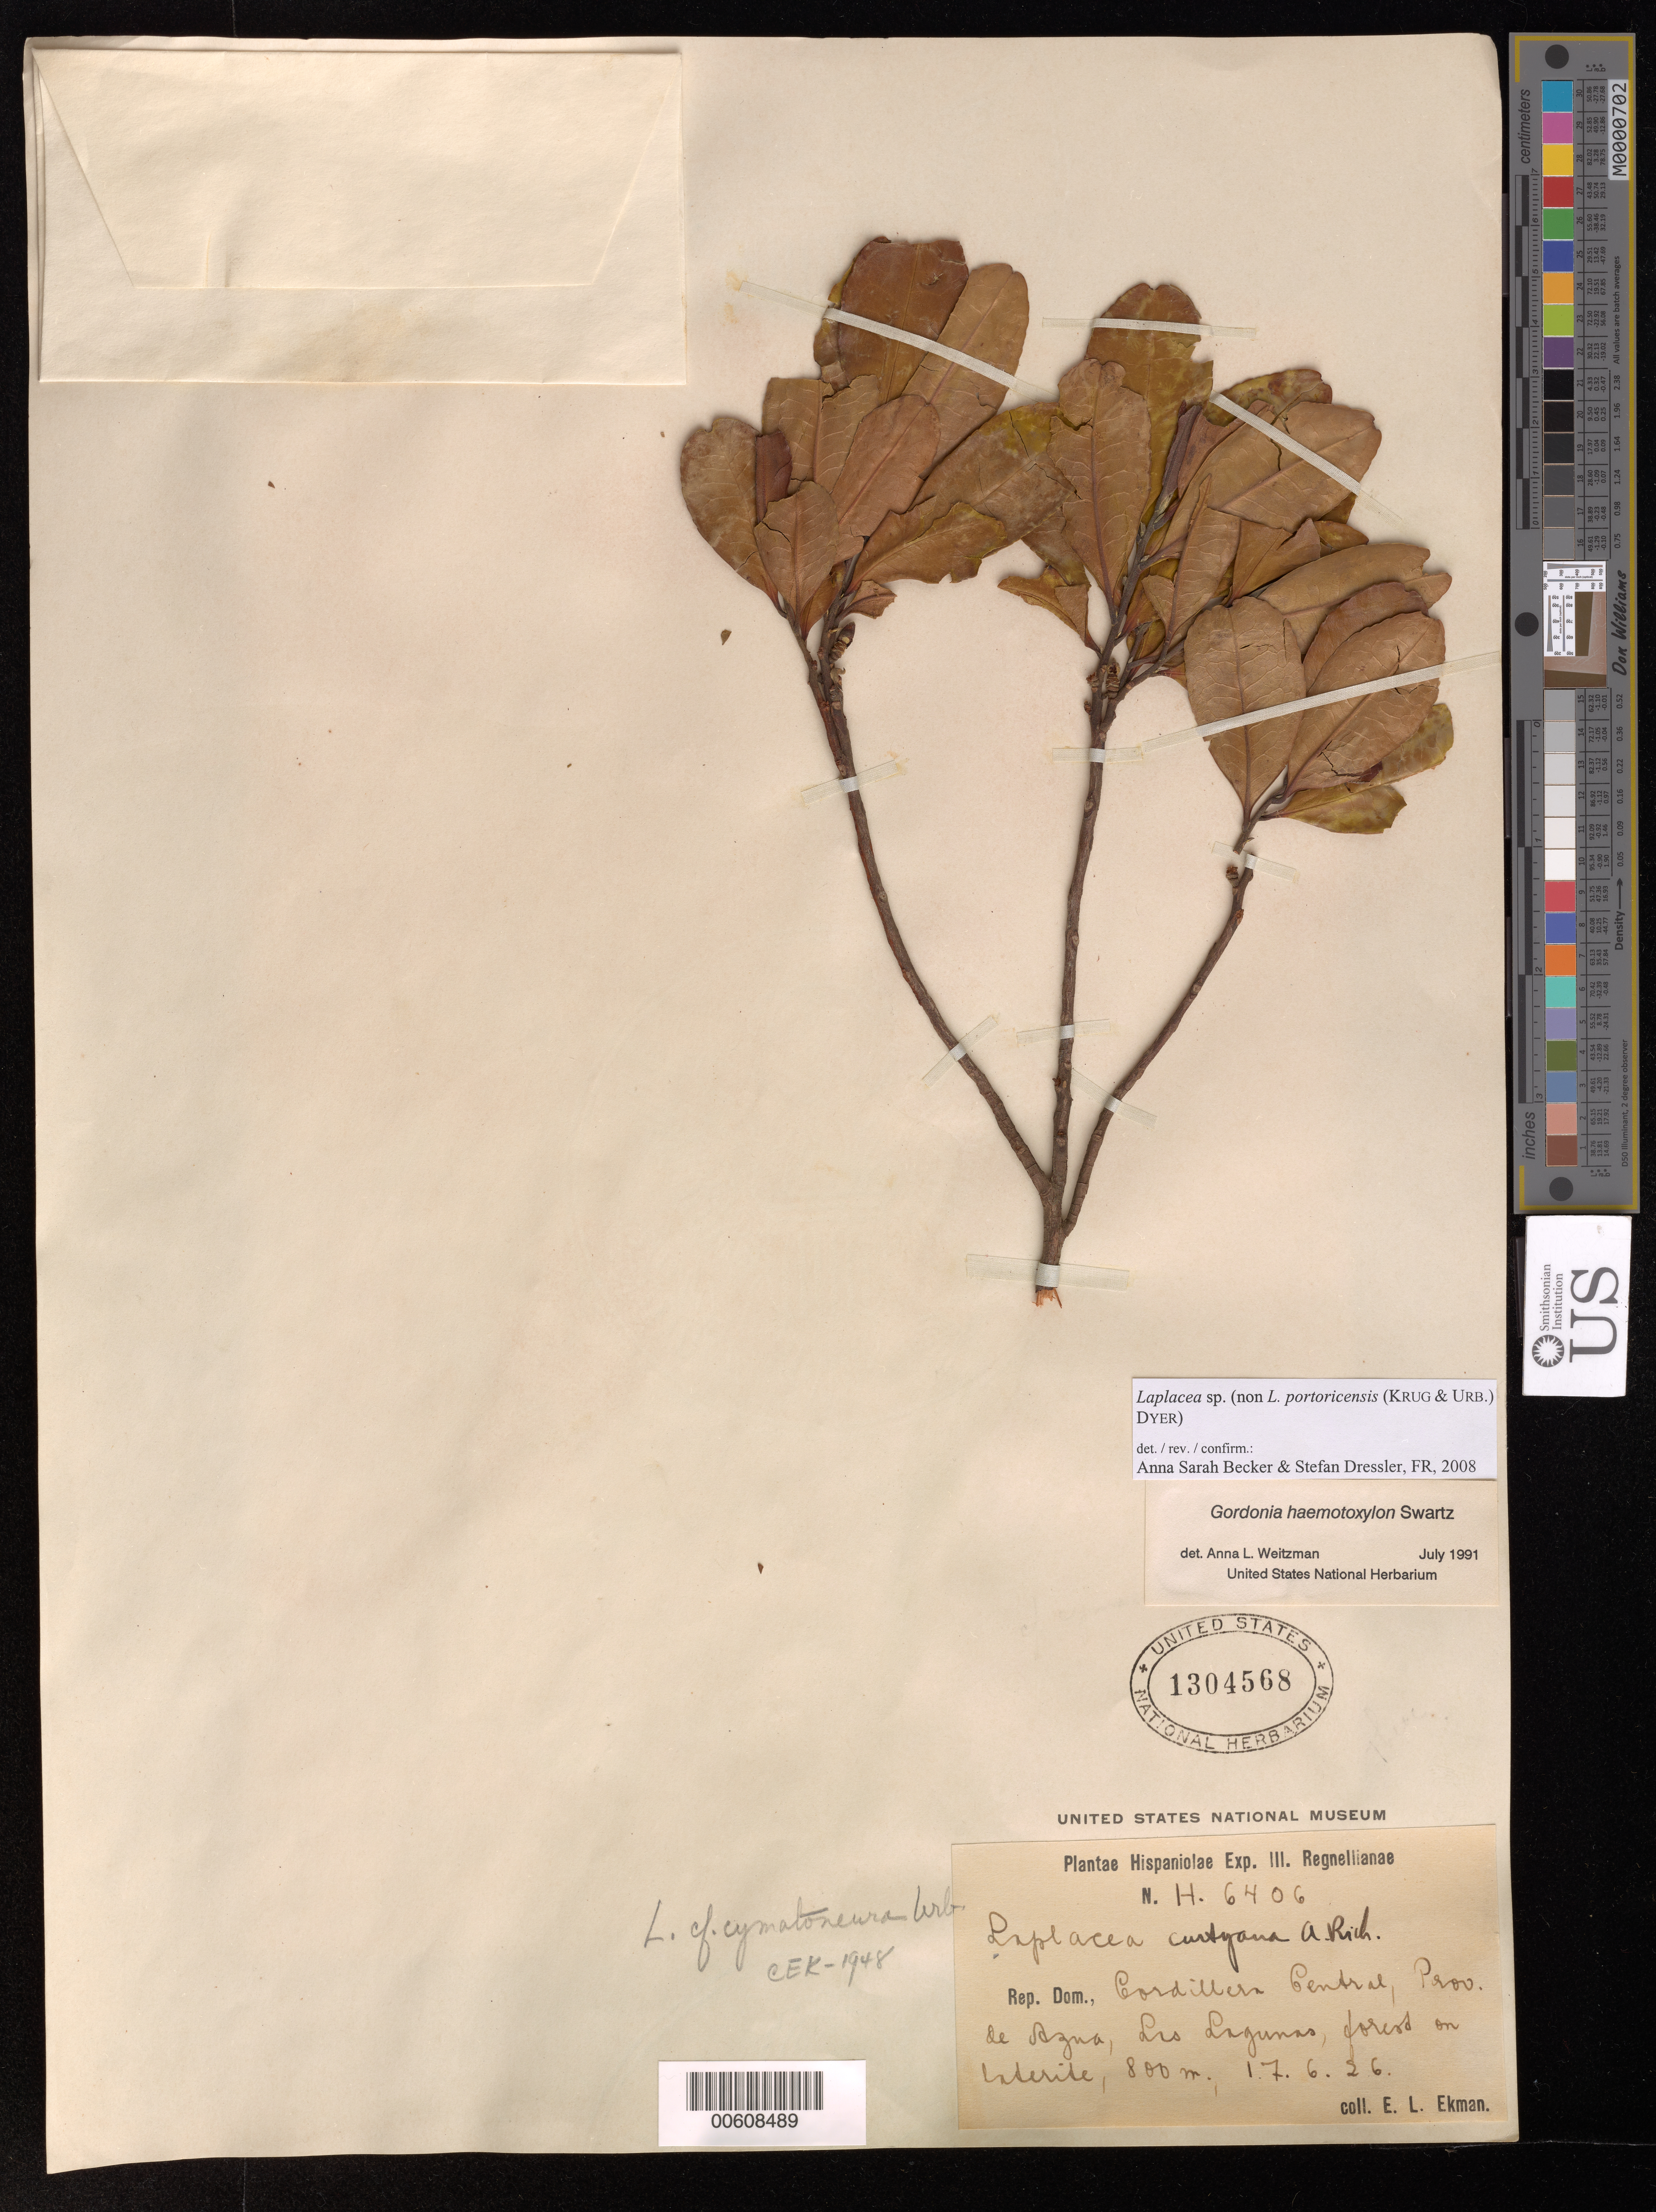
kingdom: Plantae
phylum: Tracheophyta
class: Magnoliopsida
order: Ericales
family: Theaceae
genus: Laplacea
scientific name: Laplacea sp.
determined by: Becker, Anna S.; Dressler, S.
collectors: E. L. Ekman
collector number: H 6406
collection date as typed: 17 Jun 1926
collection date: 1926-06-17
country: Dominican Republic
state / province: Azua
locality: Cordillera Central, Las Lagunas.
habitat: Forest on laterite.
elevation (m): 750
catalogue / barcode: US 1304568